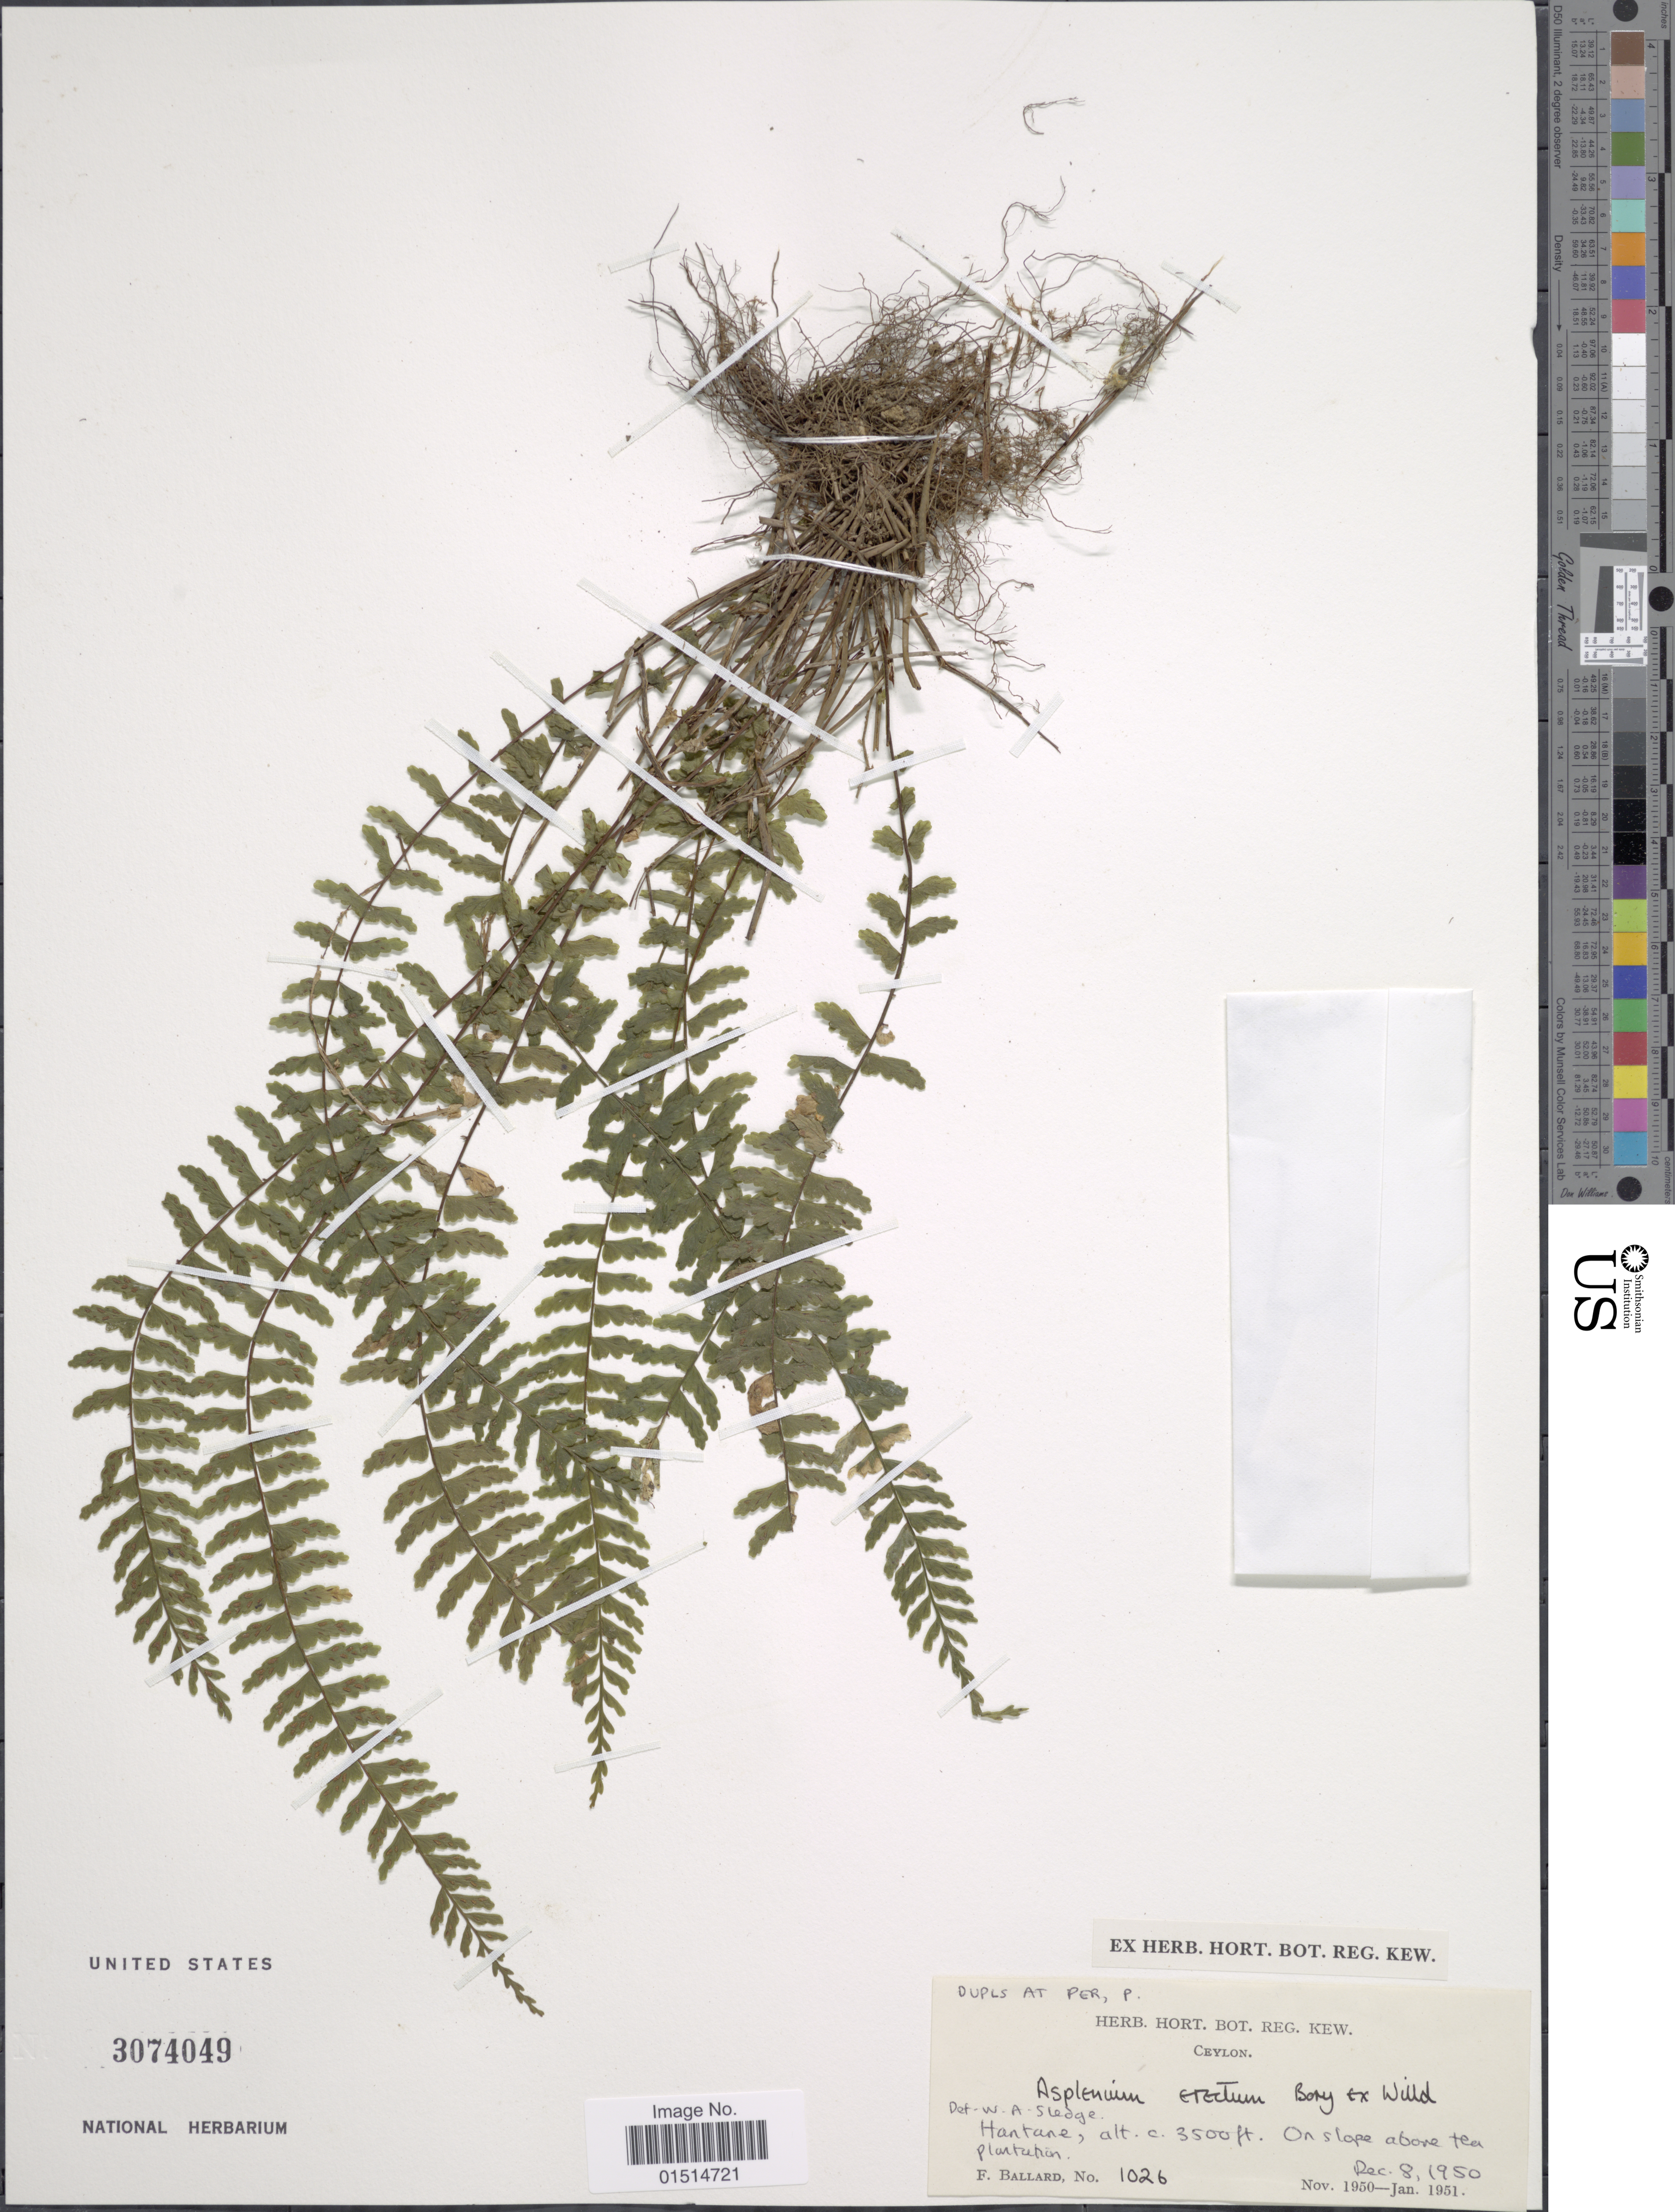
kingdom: Plantae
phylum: Tracheophyta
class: Polypodiopsida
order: Polypodiales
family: Aspleniaceae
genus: Asplenium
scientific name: Asplenium erectum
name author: Bory ex Willd.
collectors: F. Ballard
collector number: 1026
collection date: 1950-12-08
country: Sri Lanka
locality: Ceylon, Hantane, on slope aboven plantation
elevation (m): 1067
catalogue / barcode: US 3074049